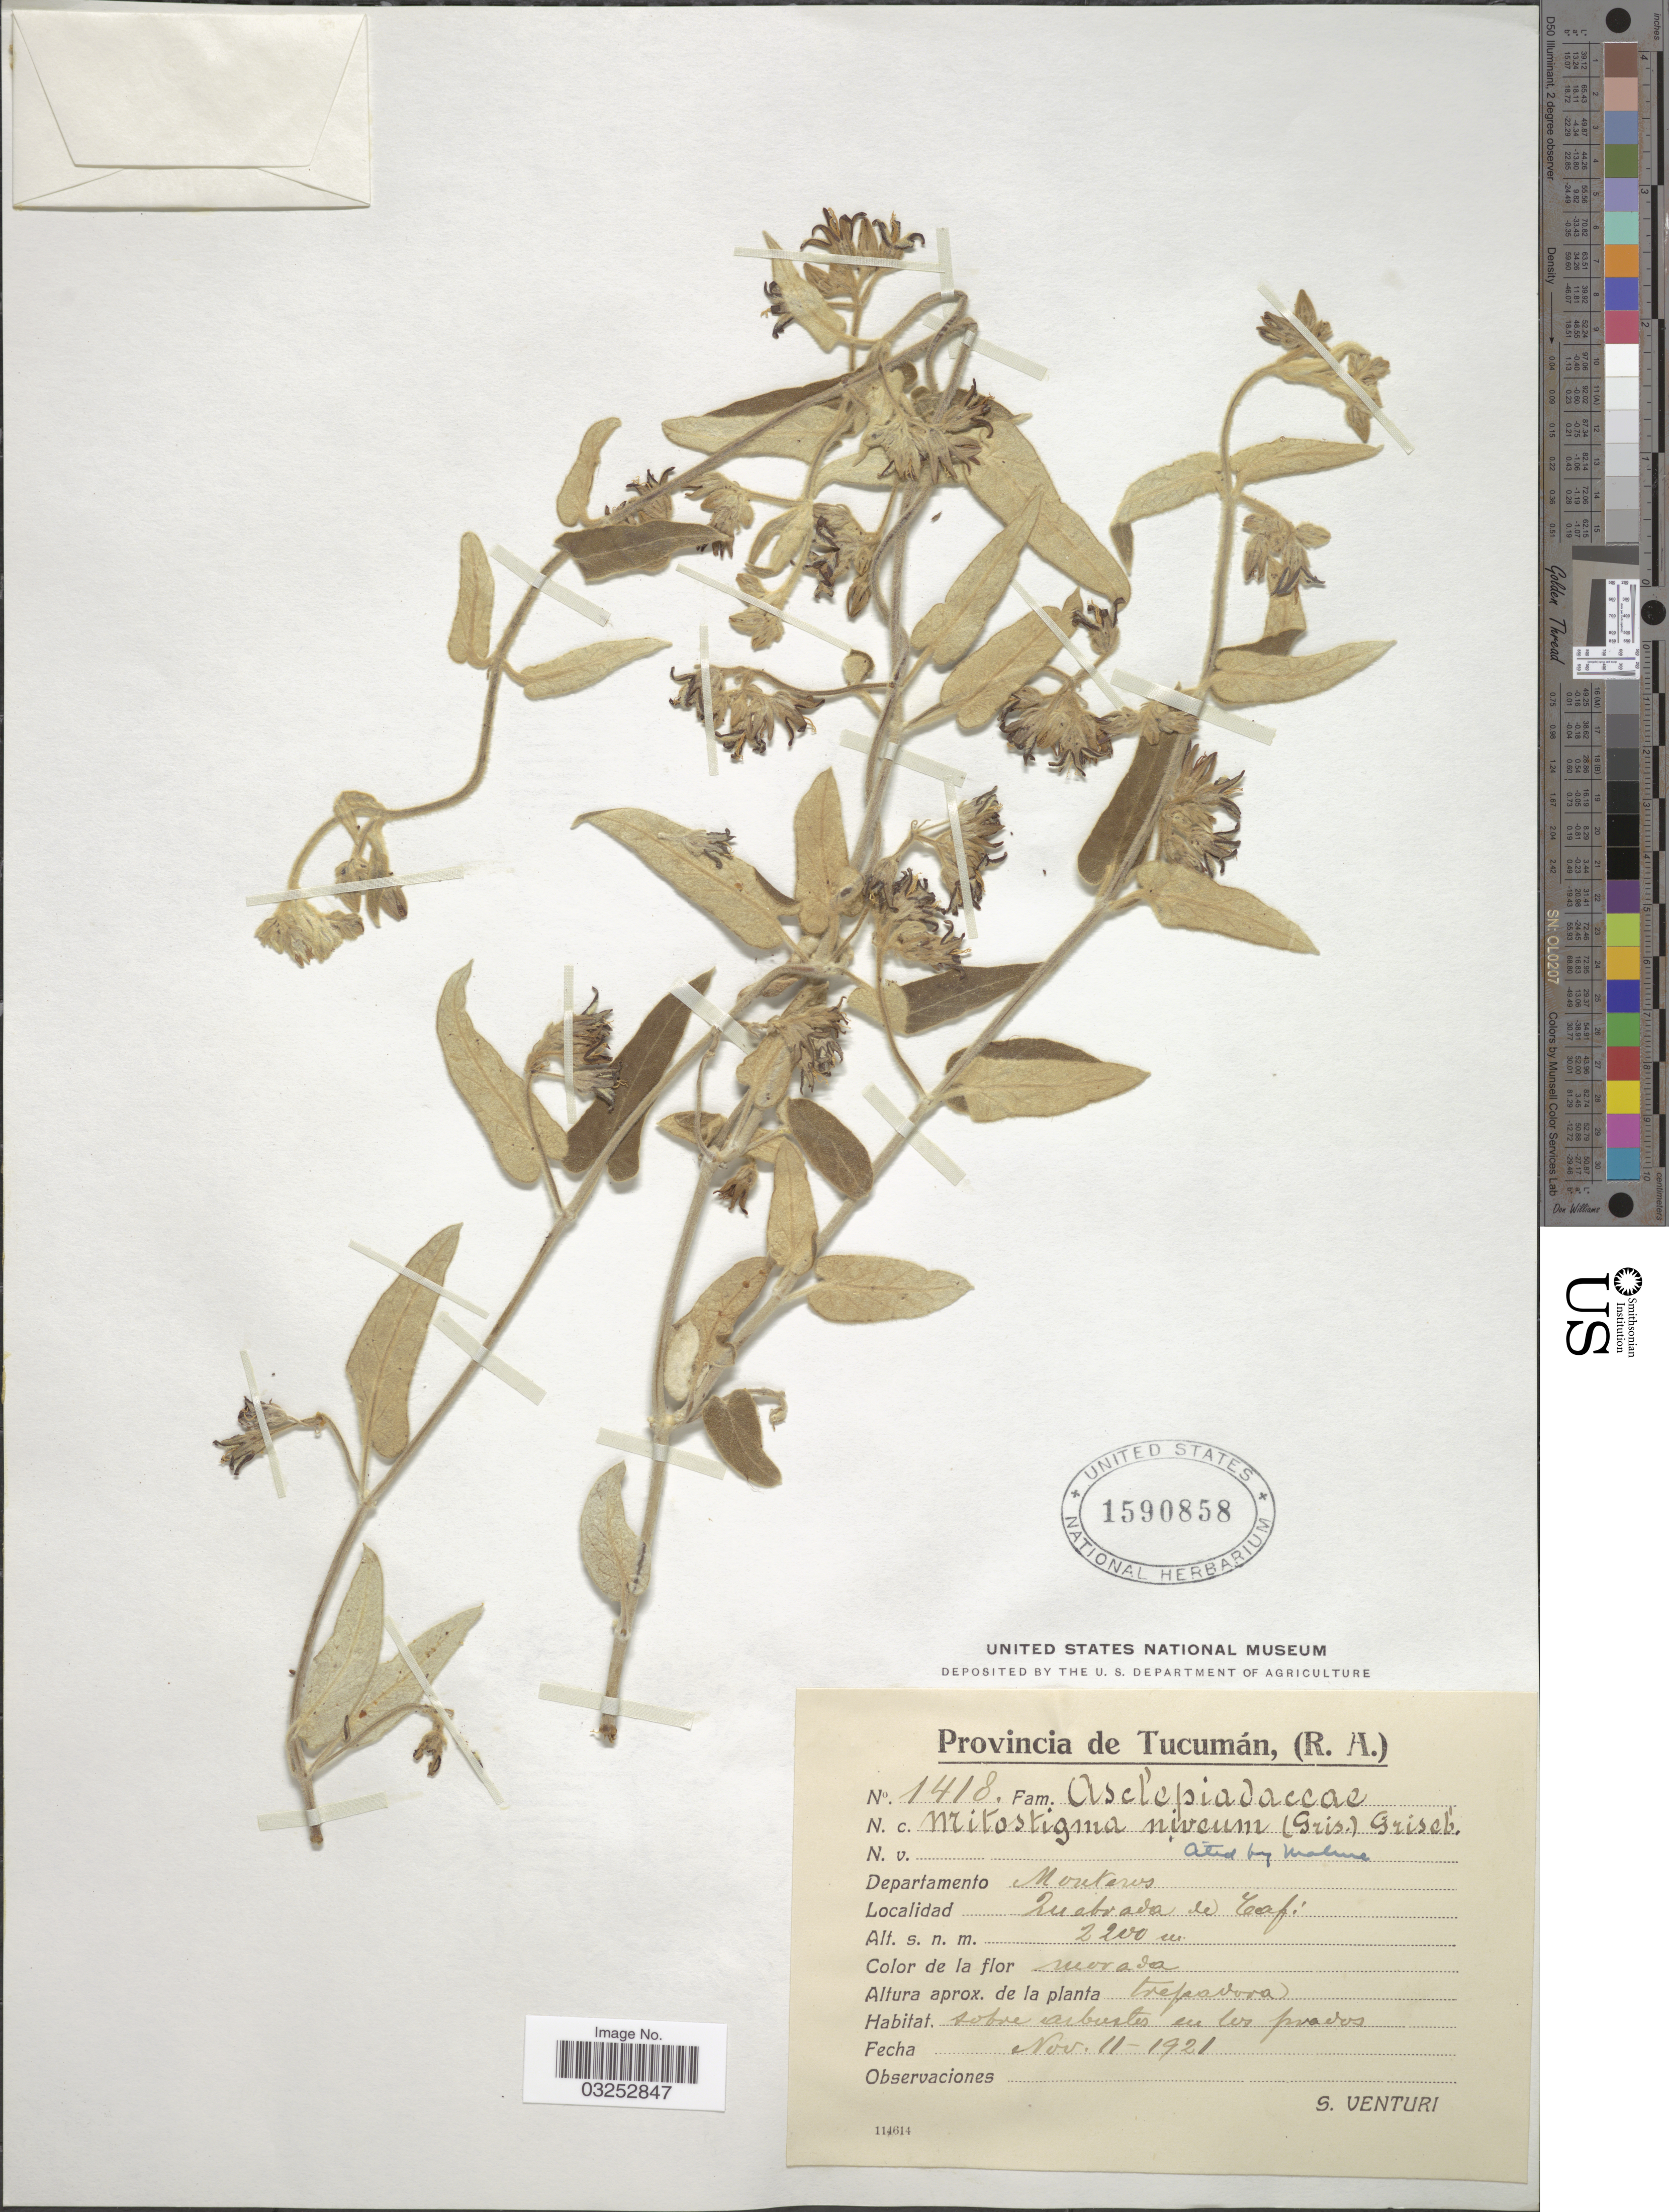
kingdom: Plantae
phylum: Tracheophyta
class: Magnoliopsida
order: Gentianales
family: Apocynaceae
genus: Mitostigma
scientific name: Mitostigma niveum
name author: (Griseb.) Griseb.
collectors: S. Venturi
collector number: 1418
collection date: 1921-11-11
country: Argentina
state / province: Tucuman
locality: Provincia de Tucumán, (R.A.) Departamento Monteros, Quebrada de Tafi.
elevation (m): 2200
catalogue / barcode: US 1590858